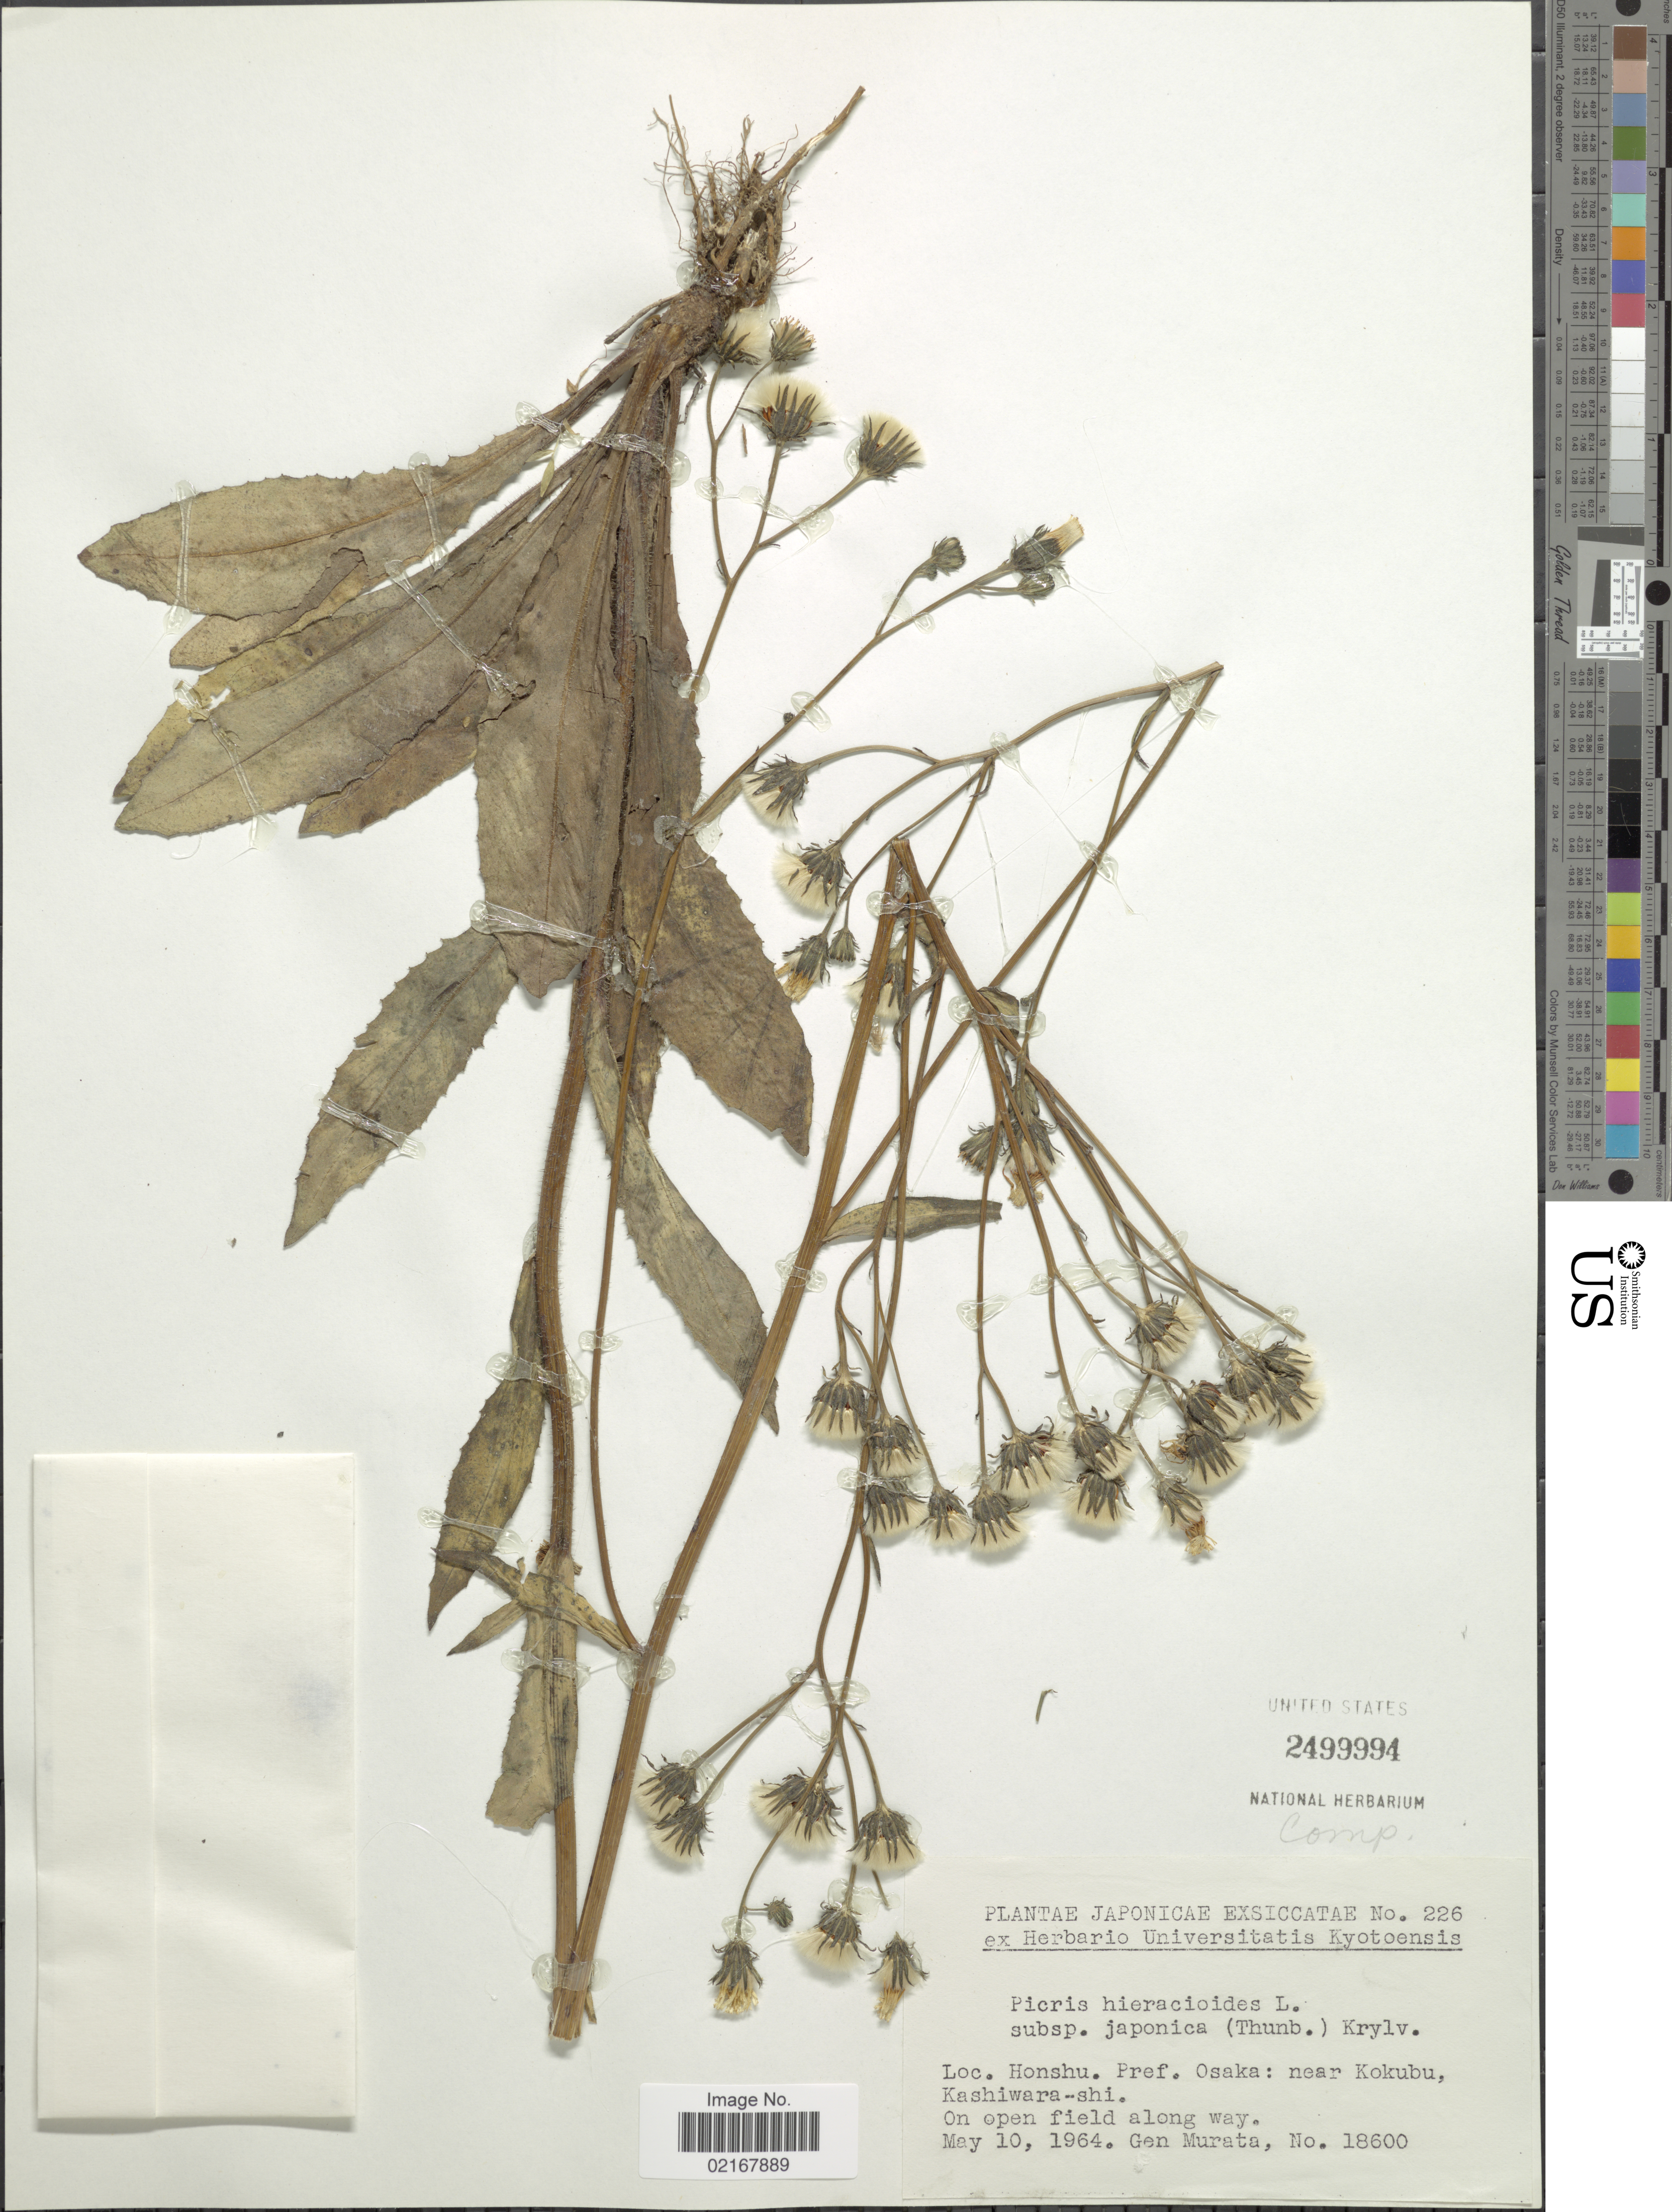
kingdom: Plantae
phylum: Tracheophyta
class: Magnoliopsida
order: Asterales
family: Asteraceae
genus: Picris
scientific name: Picris hieracioides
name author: L.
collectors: G. Murata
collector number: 18600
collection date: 1964-05-10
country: Japan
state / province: Osaka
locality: Honshu, near Kokubu, Kashiwara-shi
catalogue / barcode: US 2499994